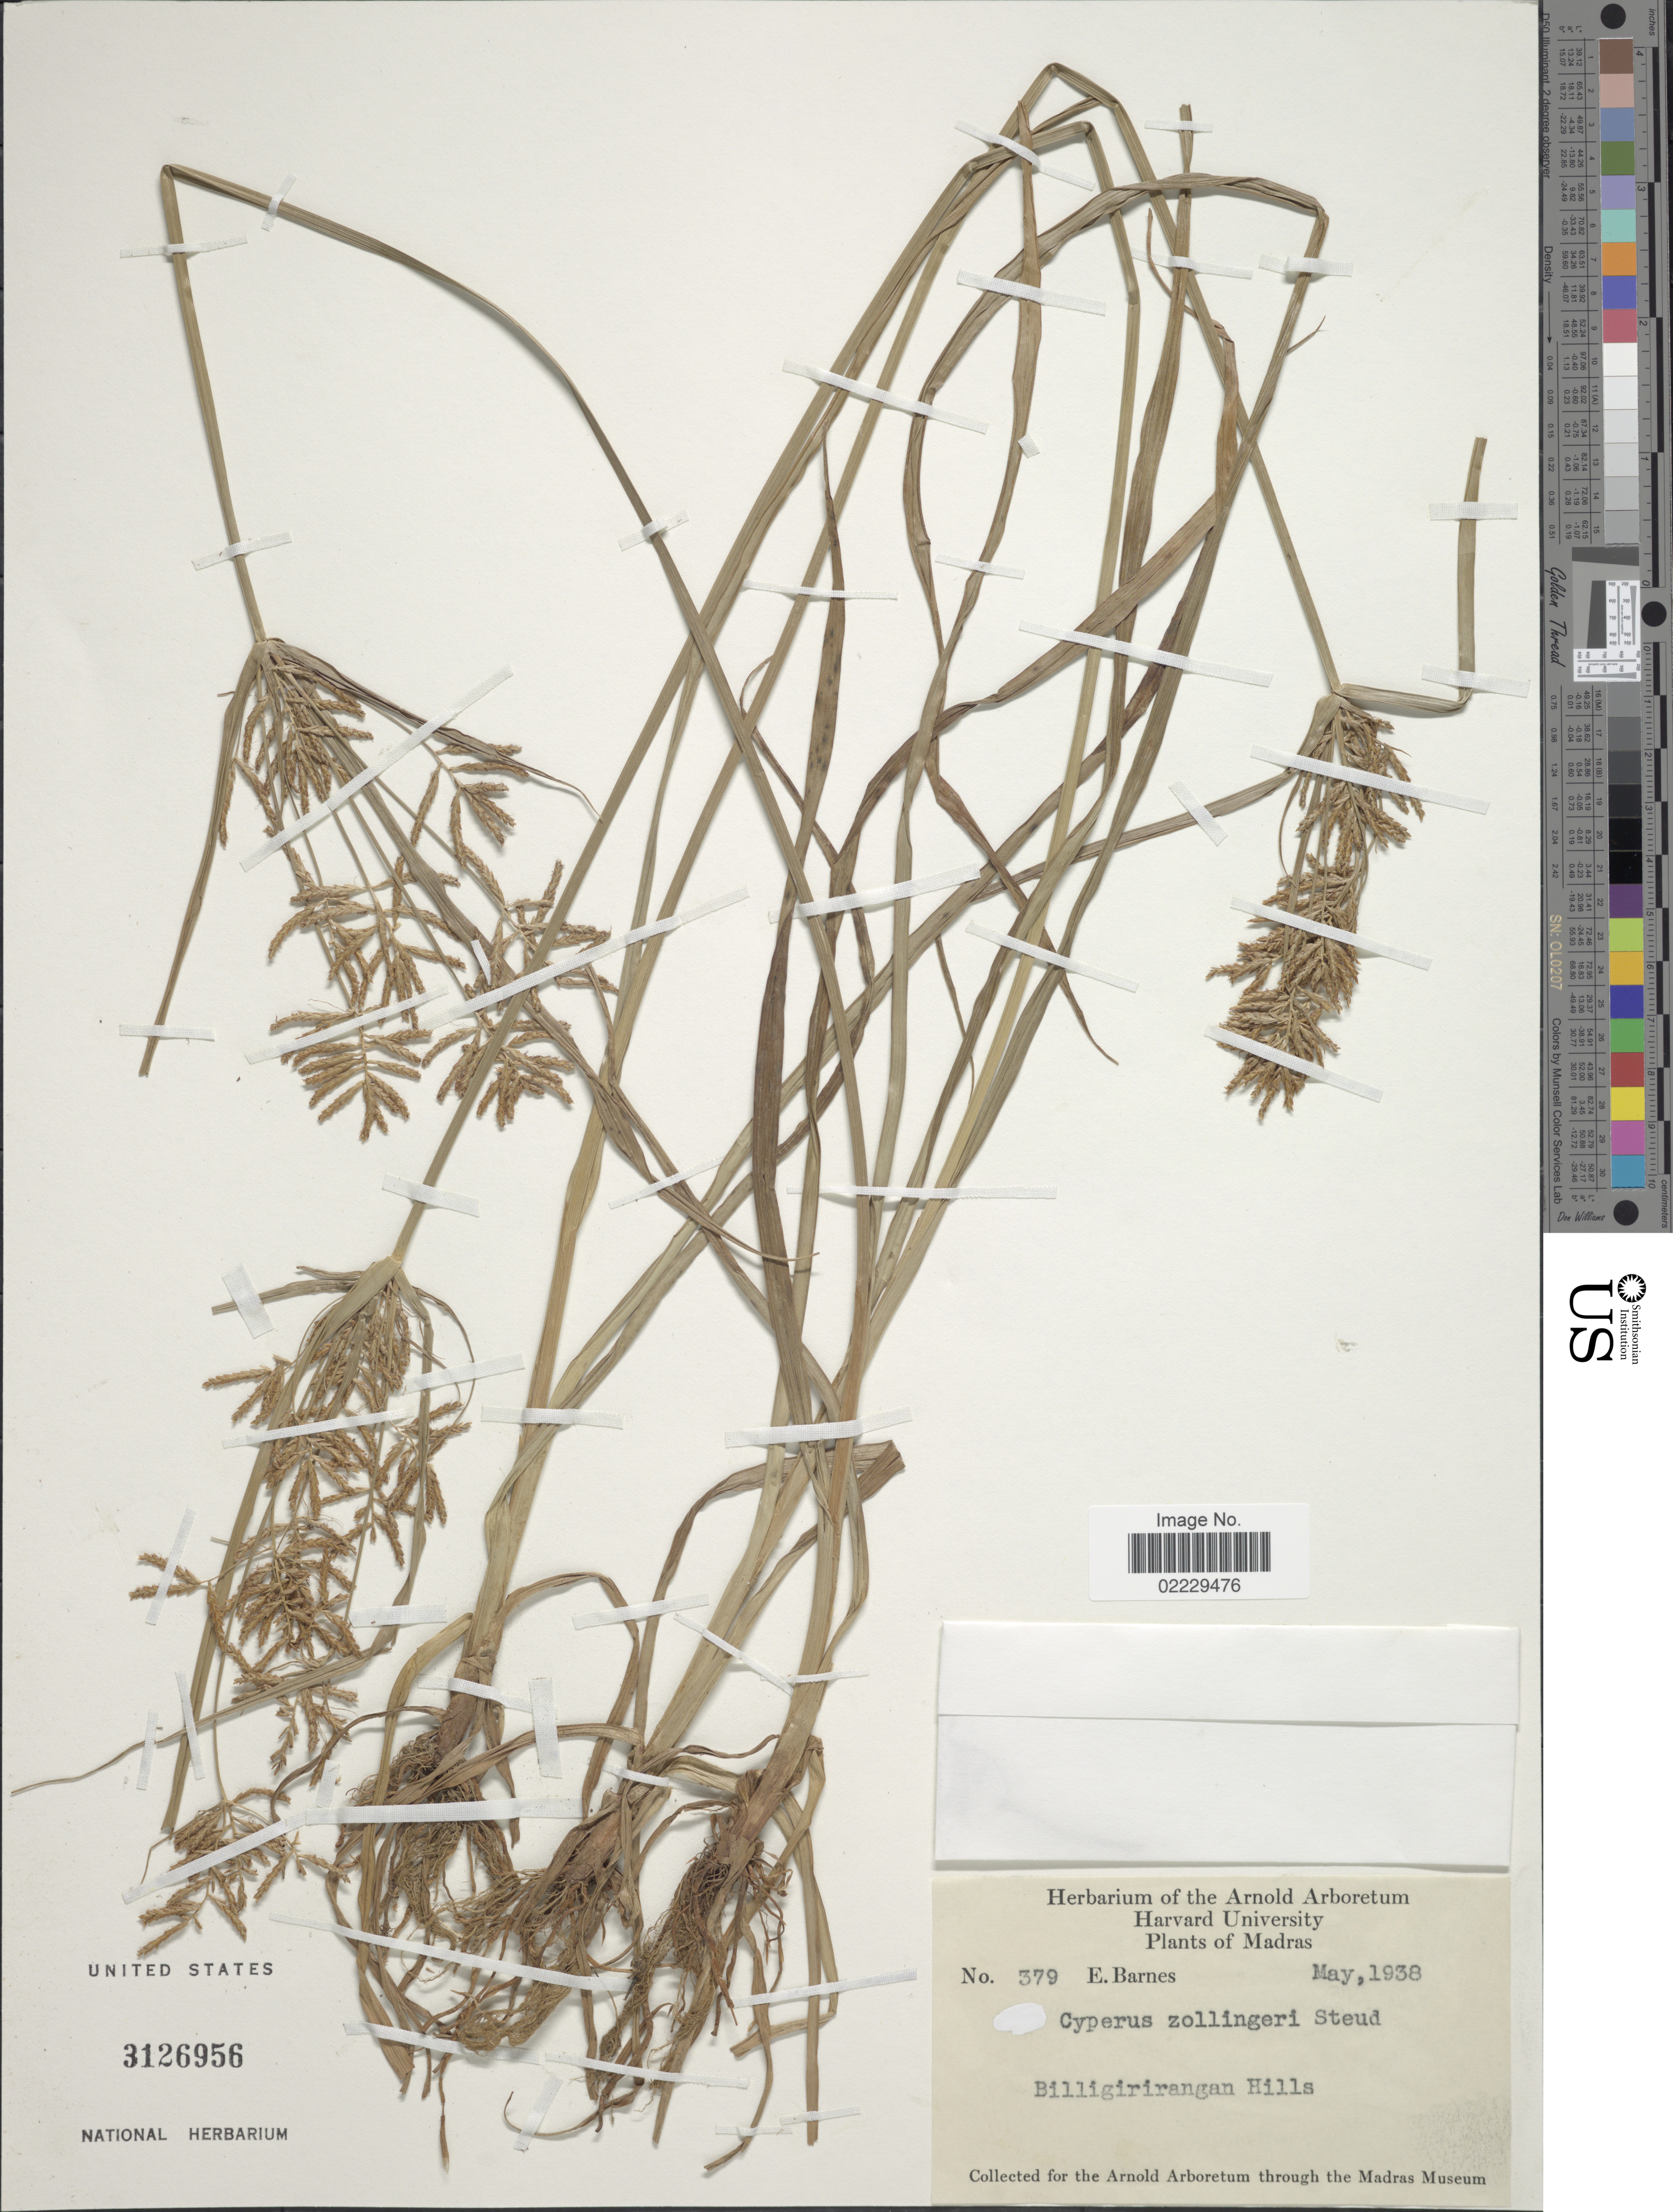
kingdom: Plantae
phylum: Tracheophyta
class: Liliopsida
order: Poales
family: Cyperaceae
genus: Cyperus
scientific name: Cyperus esculentus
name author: L.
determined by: Strong, Mark T., (BOT), Smithsonian Institution - National Museum of Natural History (UNITED STATES)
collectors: E. Barnes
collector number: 379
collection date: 1938-05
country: India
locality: Madras, Billigirirangan Hills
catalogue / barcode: US 3126956